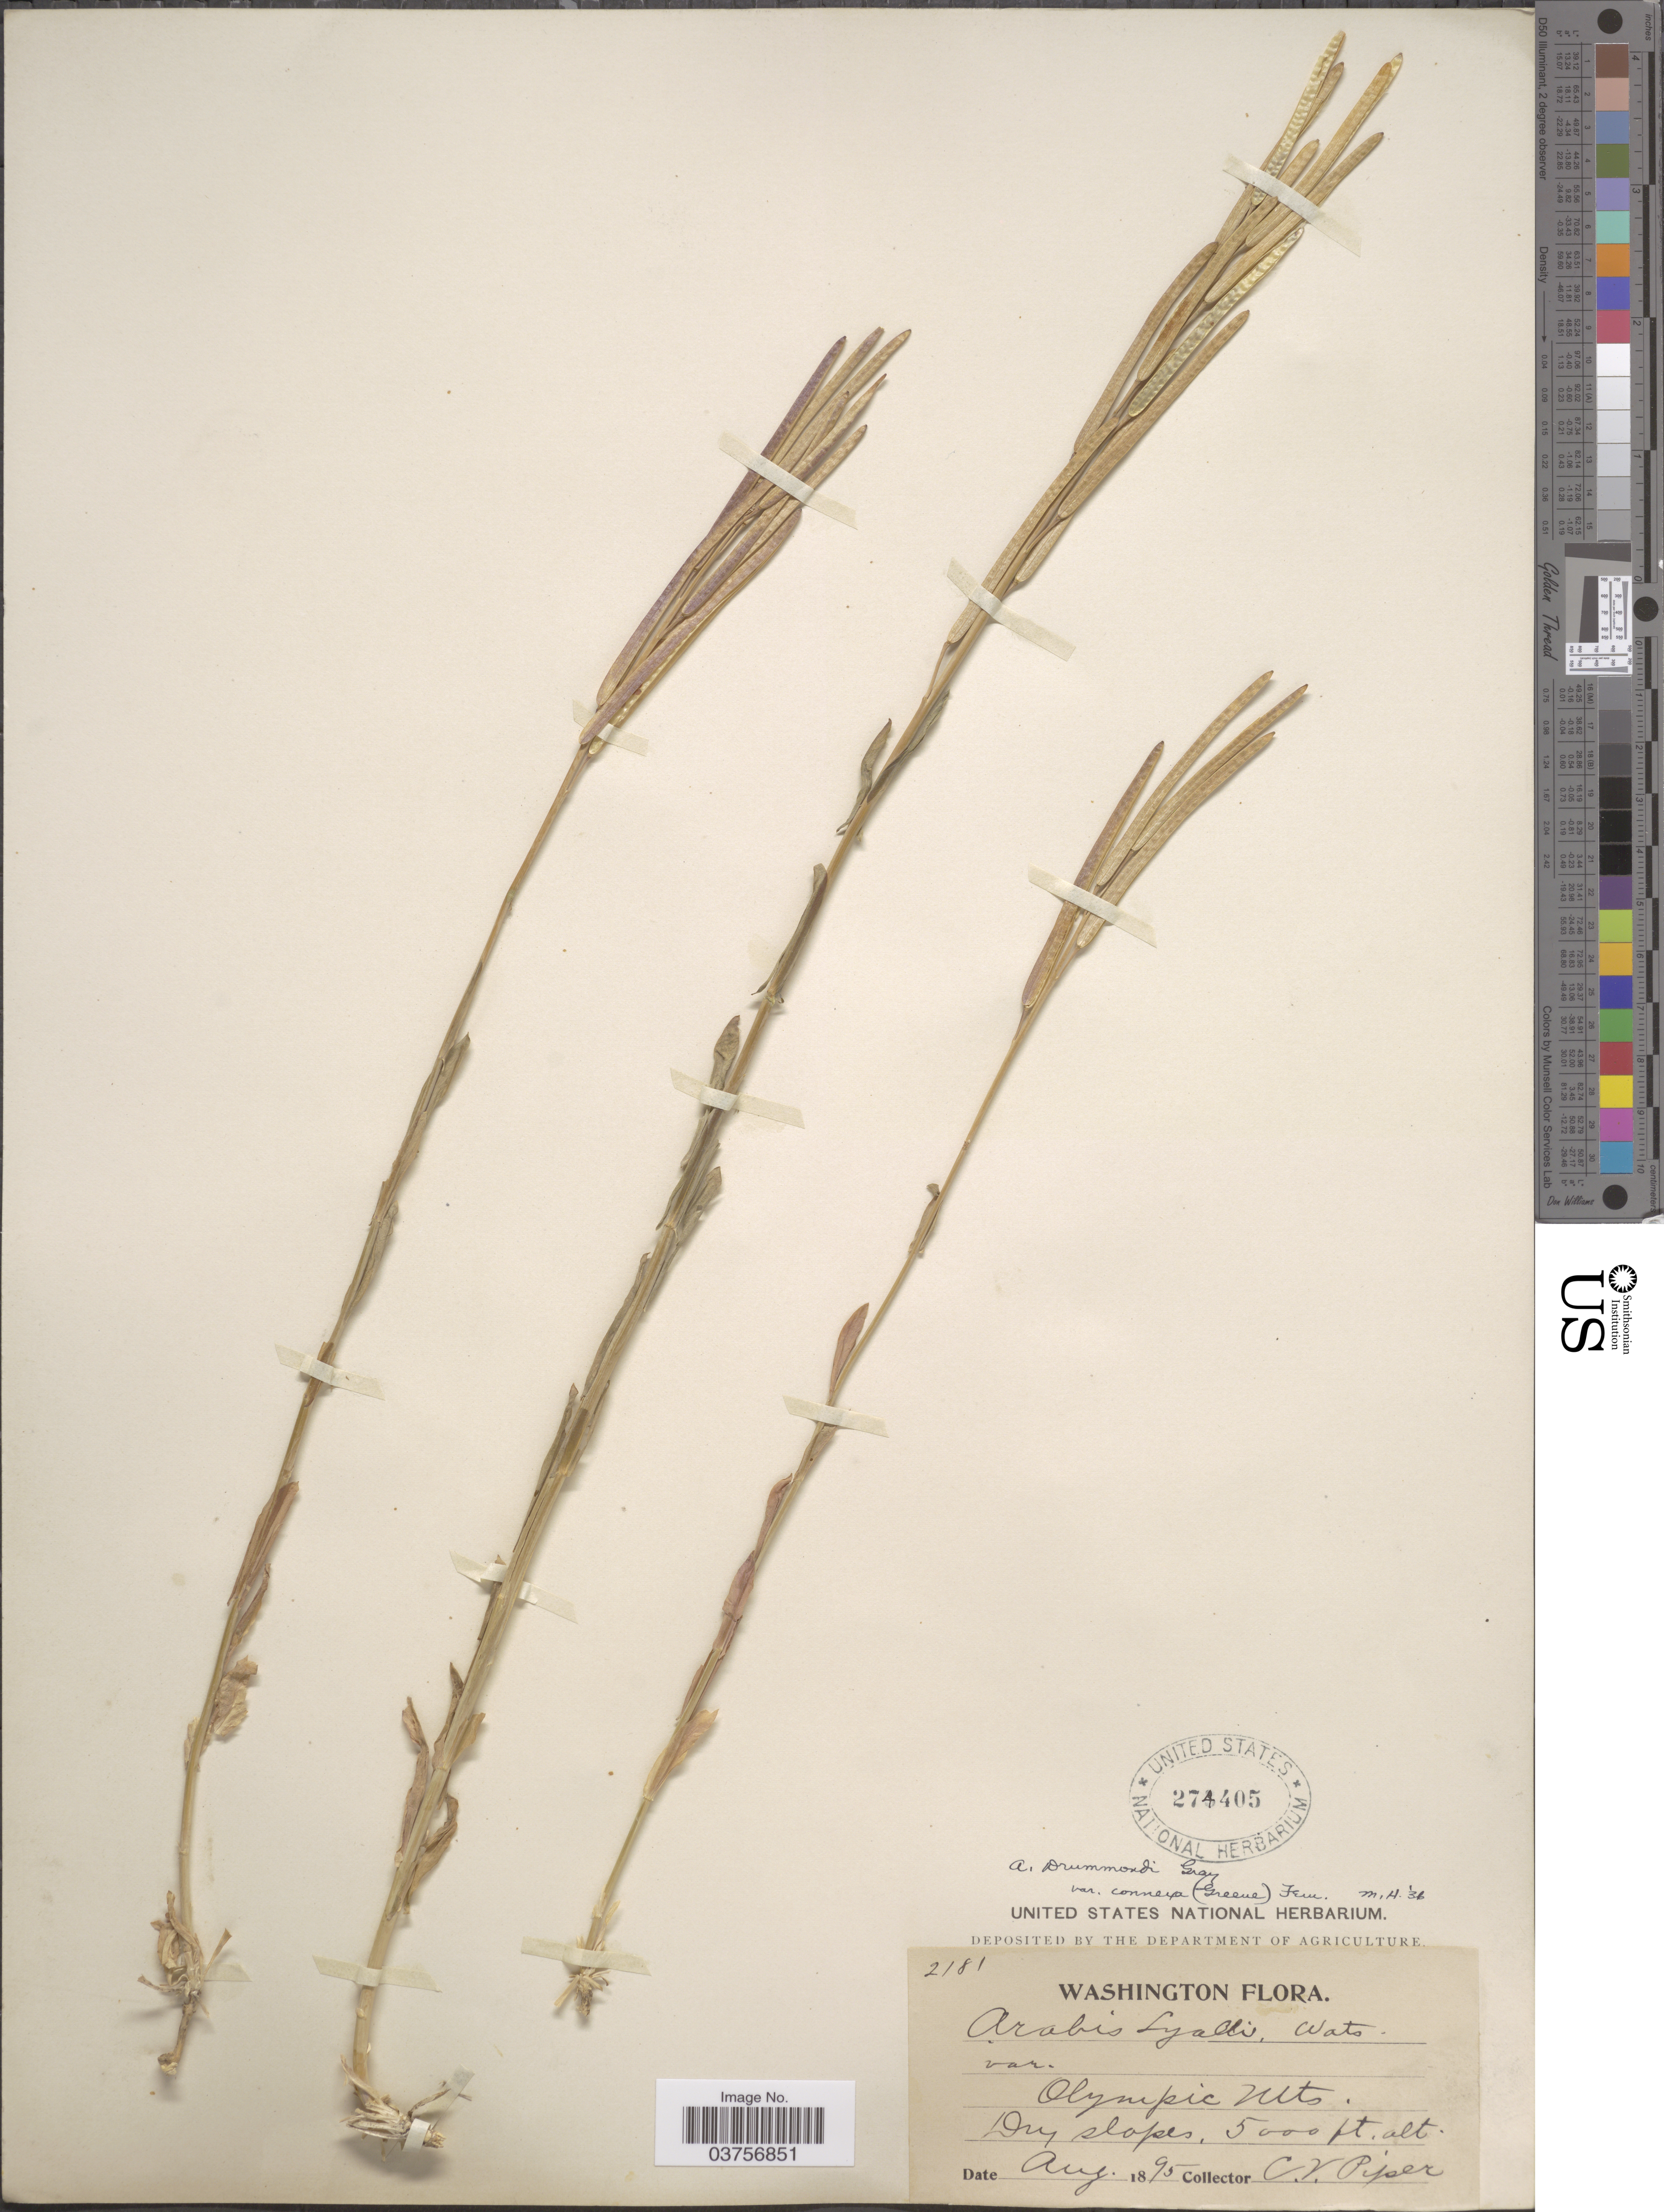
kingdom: Plantae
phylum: Tracheophyta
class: Magnoliopsida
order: Brassicales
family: Brassicaceae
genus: Arabis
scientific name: Arabis drummondii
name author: A. Gray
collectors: C. V. Piper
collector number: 2181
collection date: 1895-08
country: United States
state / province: Washington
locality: Olympic Mts. Dry slopes.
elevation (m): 1524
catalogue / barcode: US 274405